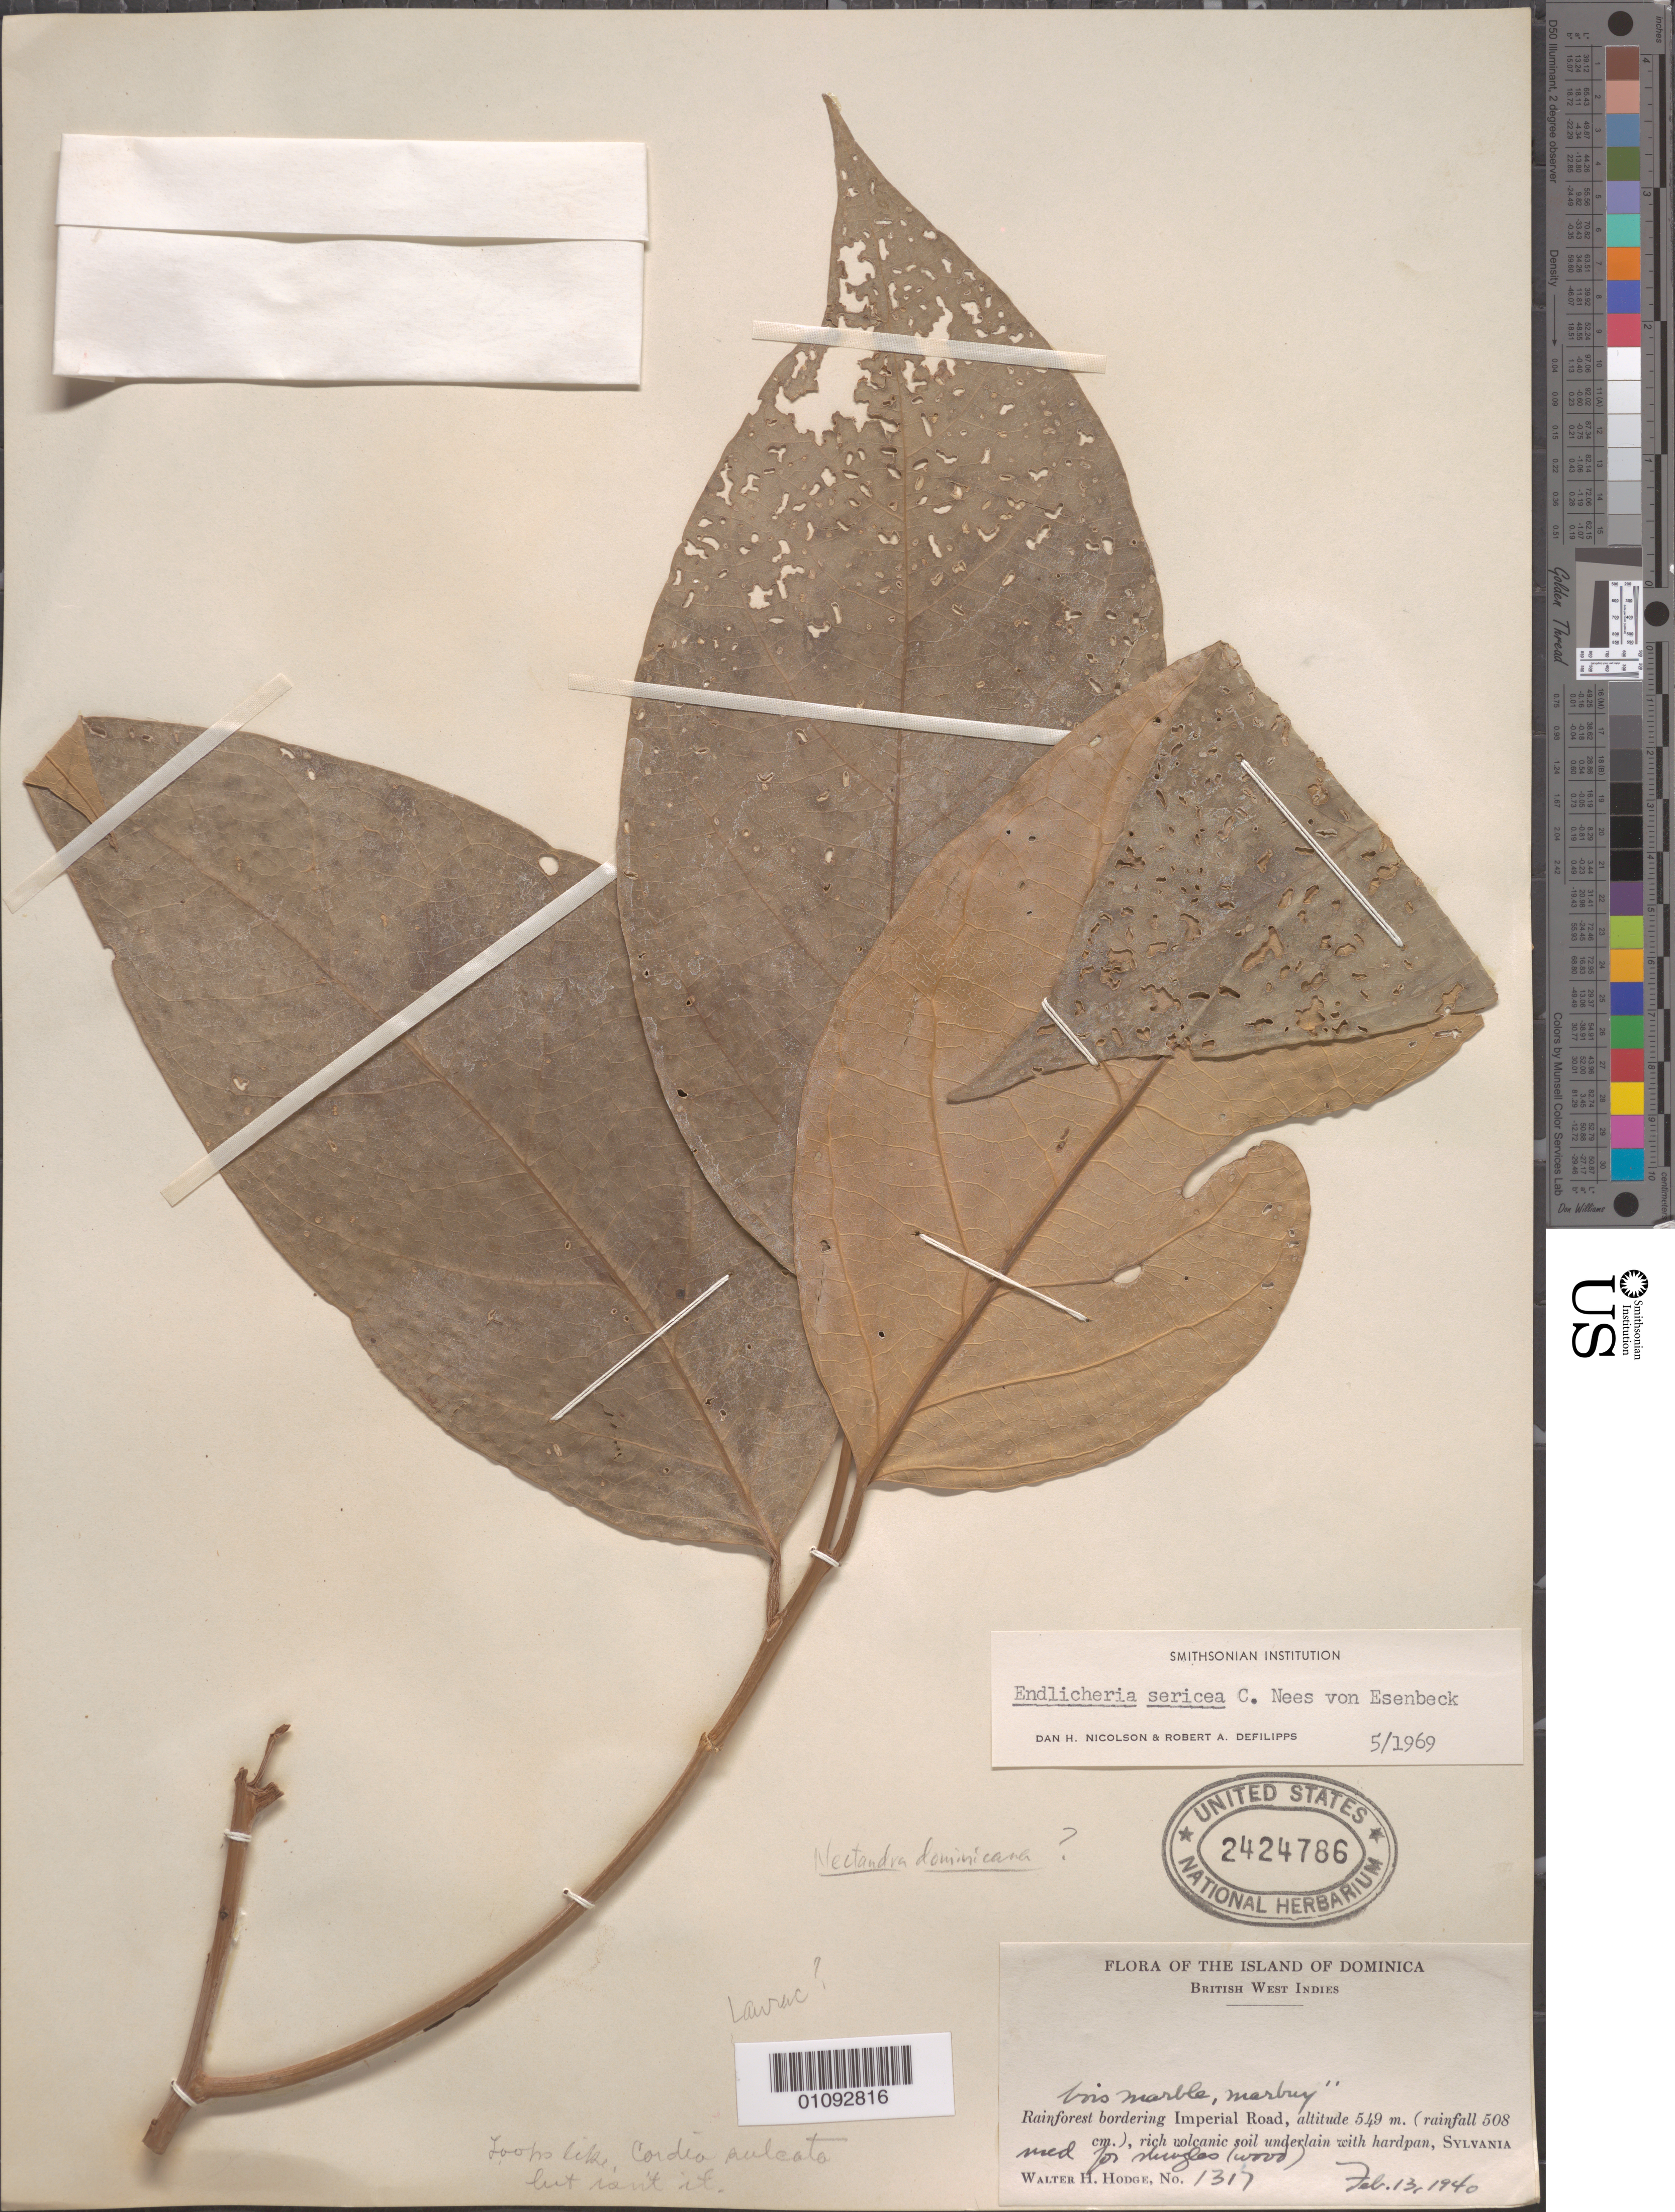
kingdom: Plantae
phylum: Tracheophyta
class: Magnoliopsida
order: Laurales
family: Lauraceae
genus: Endlicheria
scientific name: Endlicheria sericea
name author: Nees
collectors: W. Hodge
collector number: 1317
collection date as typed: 13 Feb 1940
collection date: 1940-02-13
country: Dominica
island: Dominica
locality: Rainforest bordering Imperial Road.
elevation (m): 549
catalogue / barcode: US 2424786